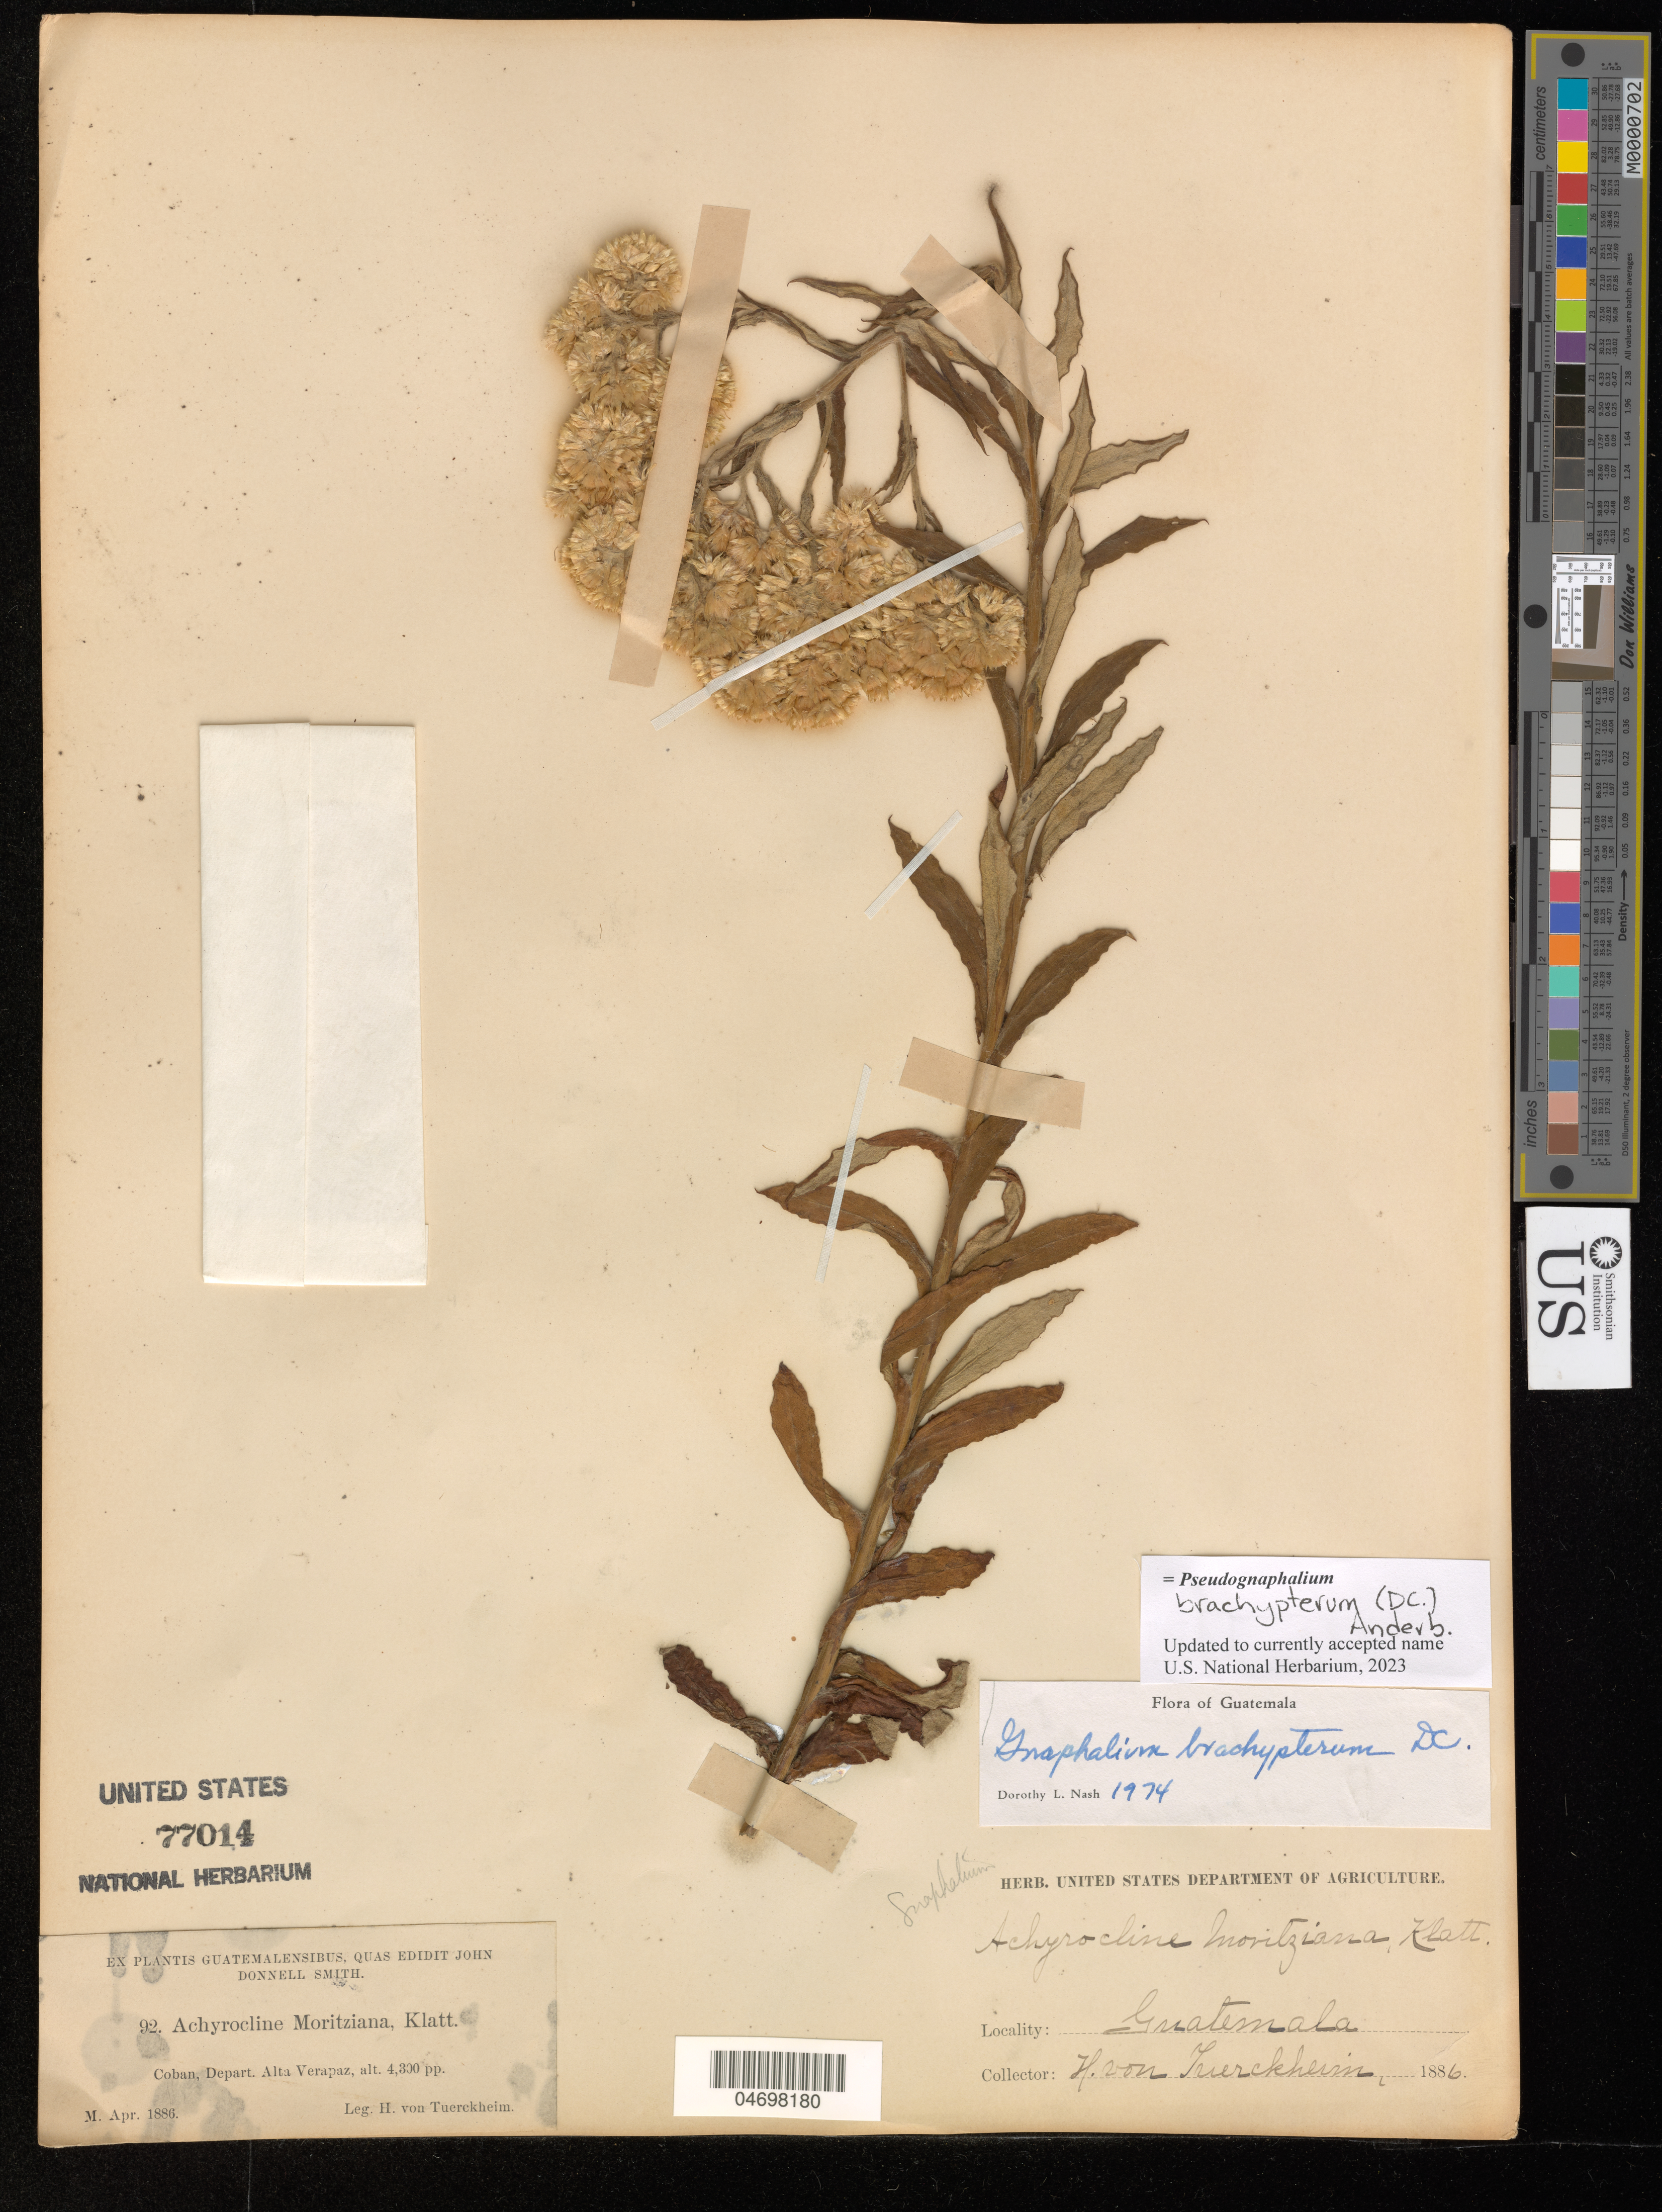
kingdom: Plantae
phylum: Tracheophyta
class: Magnoliopsida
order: Asterales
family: Asteraceae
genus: Pseudognaphalium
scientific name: Pseudognaphalium perelegans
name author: G.L. Nesom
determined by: Nesom, Guy L.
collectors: H. von Tuerckheim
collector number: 92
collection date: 1886-04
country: Guatemala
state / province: Alta Verapaz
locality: Coban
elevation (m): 1311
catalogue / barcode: US 77014